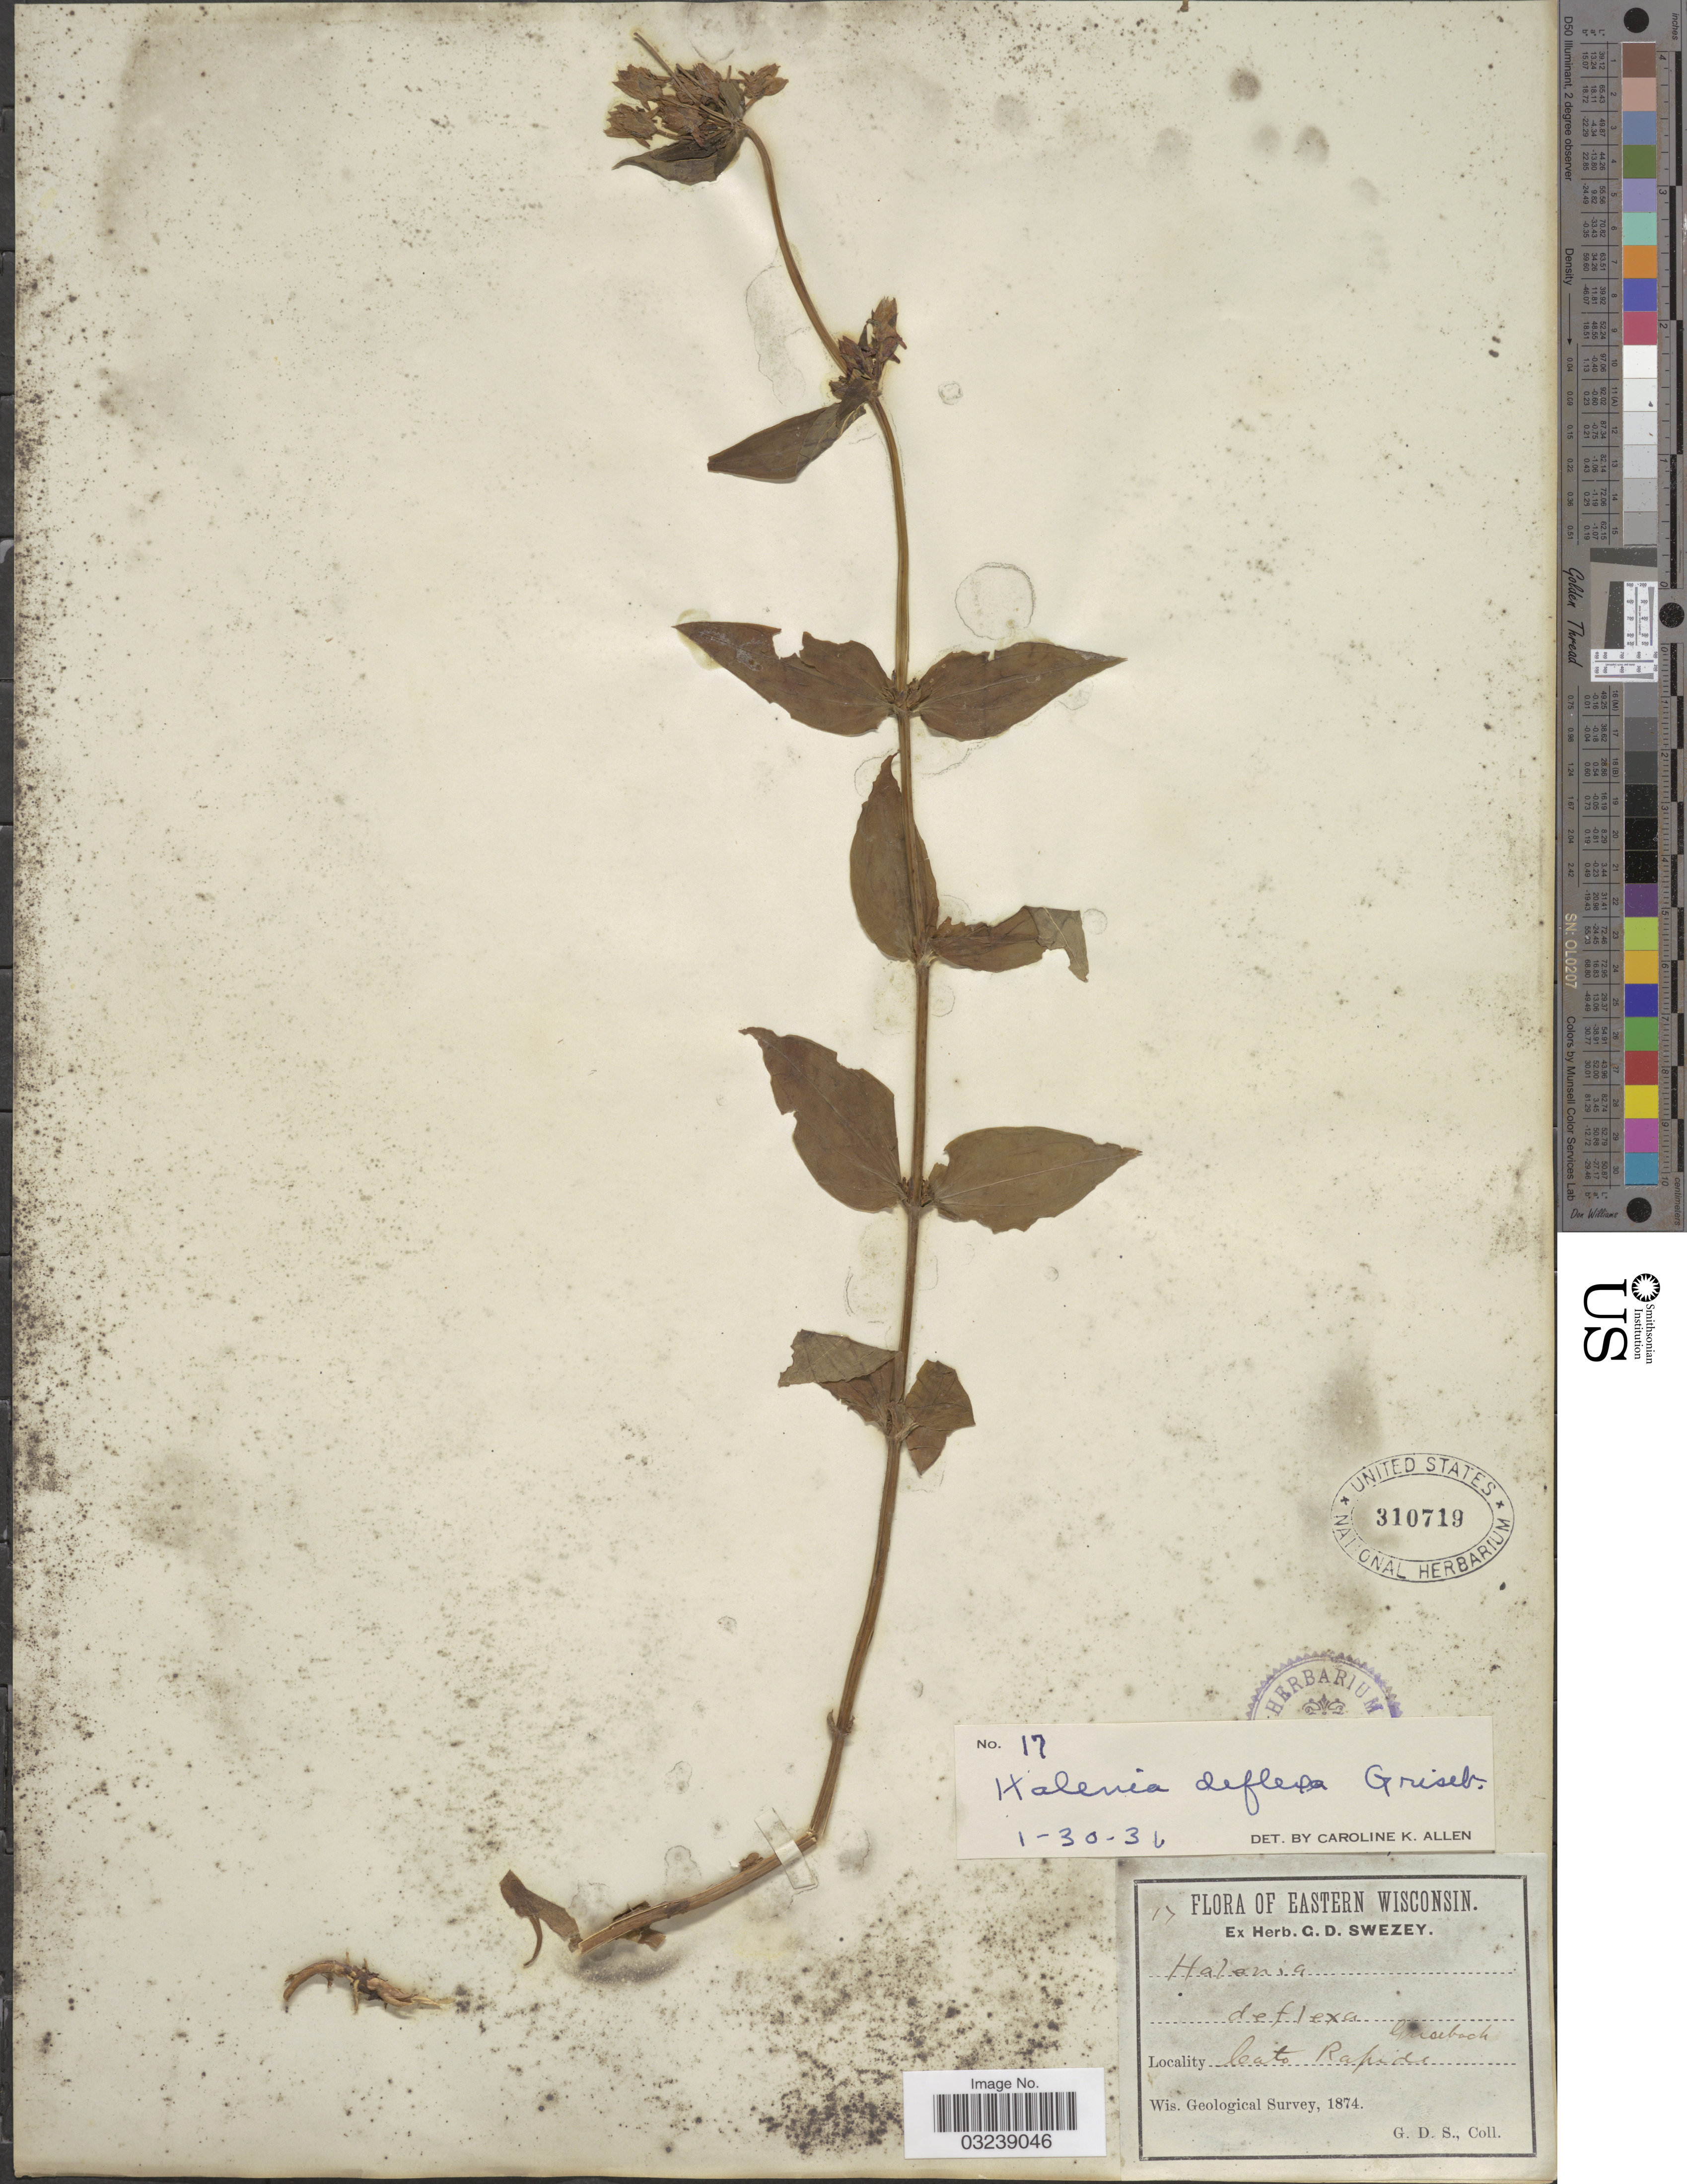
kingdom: Plantae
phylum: Tracheophyta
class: Magnoliopsida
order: Gentianales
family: Gentianaceae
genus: Halenia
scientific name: Halenia deflexa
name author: (Sm.) Griseb.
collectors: G. D. Swezey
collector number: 17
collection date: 1874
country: United States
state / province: Wisconsin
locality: Eastern Wisconsin. Cato Rapids.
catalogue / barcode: US 310719